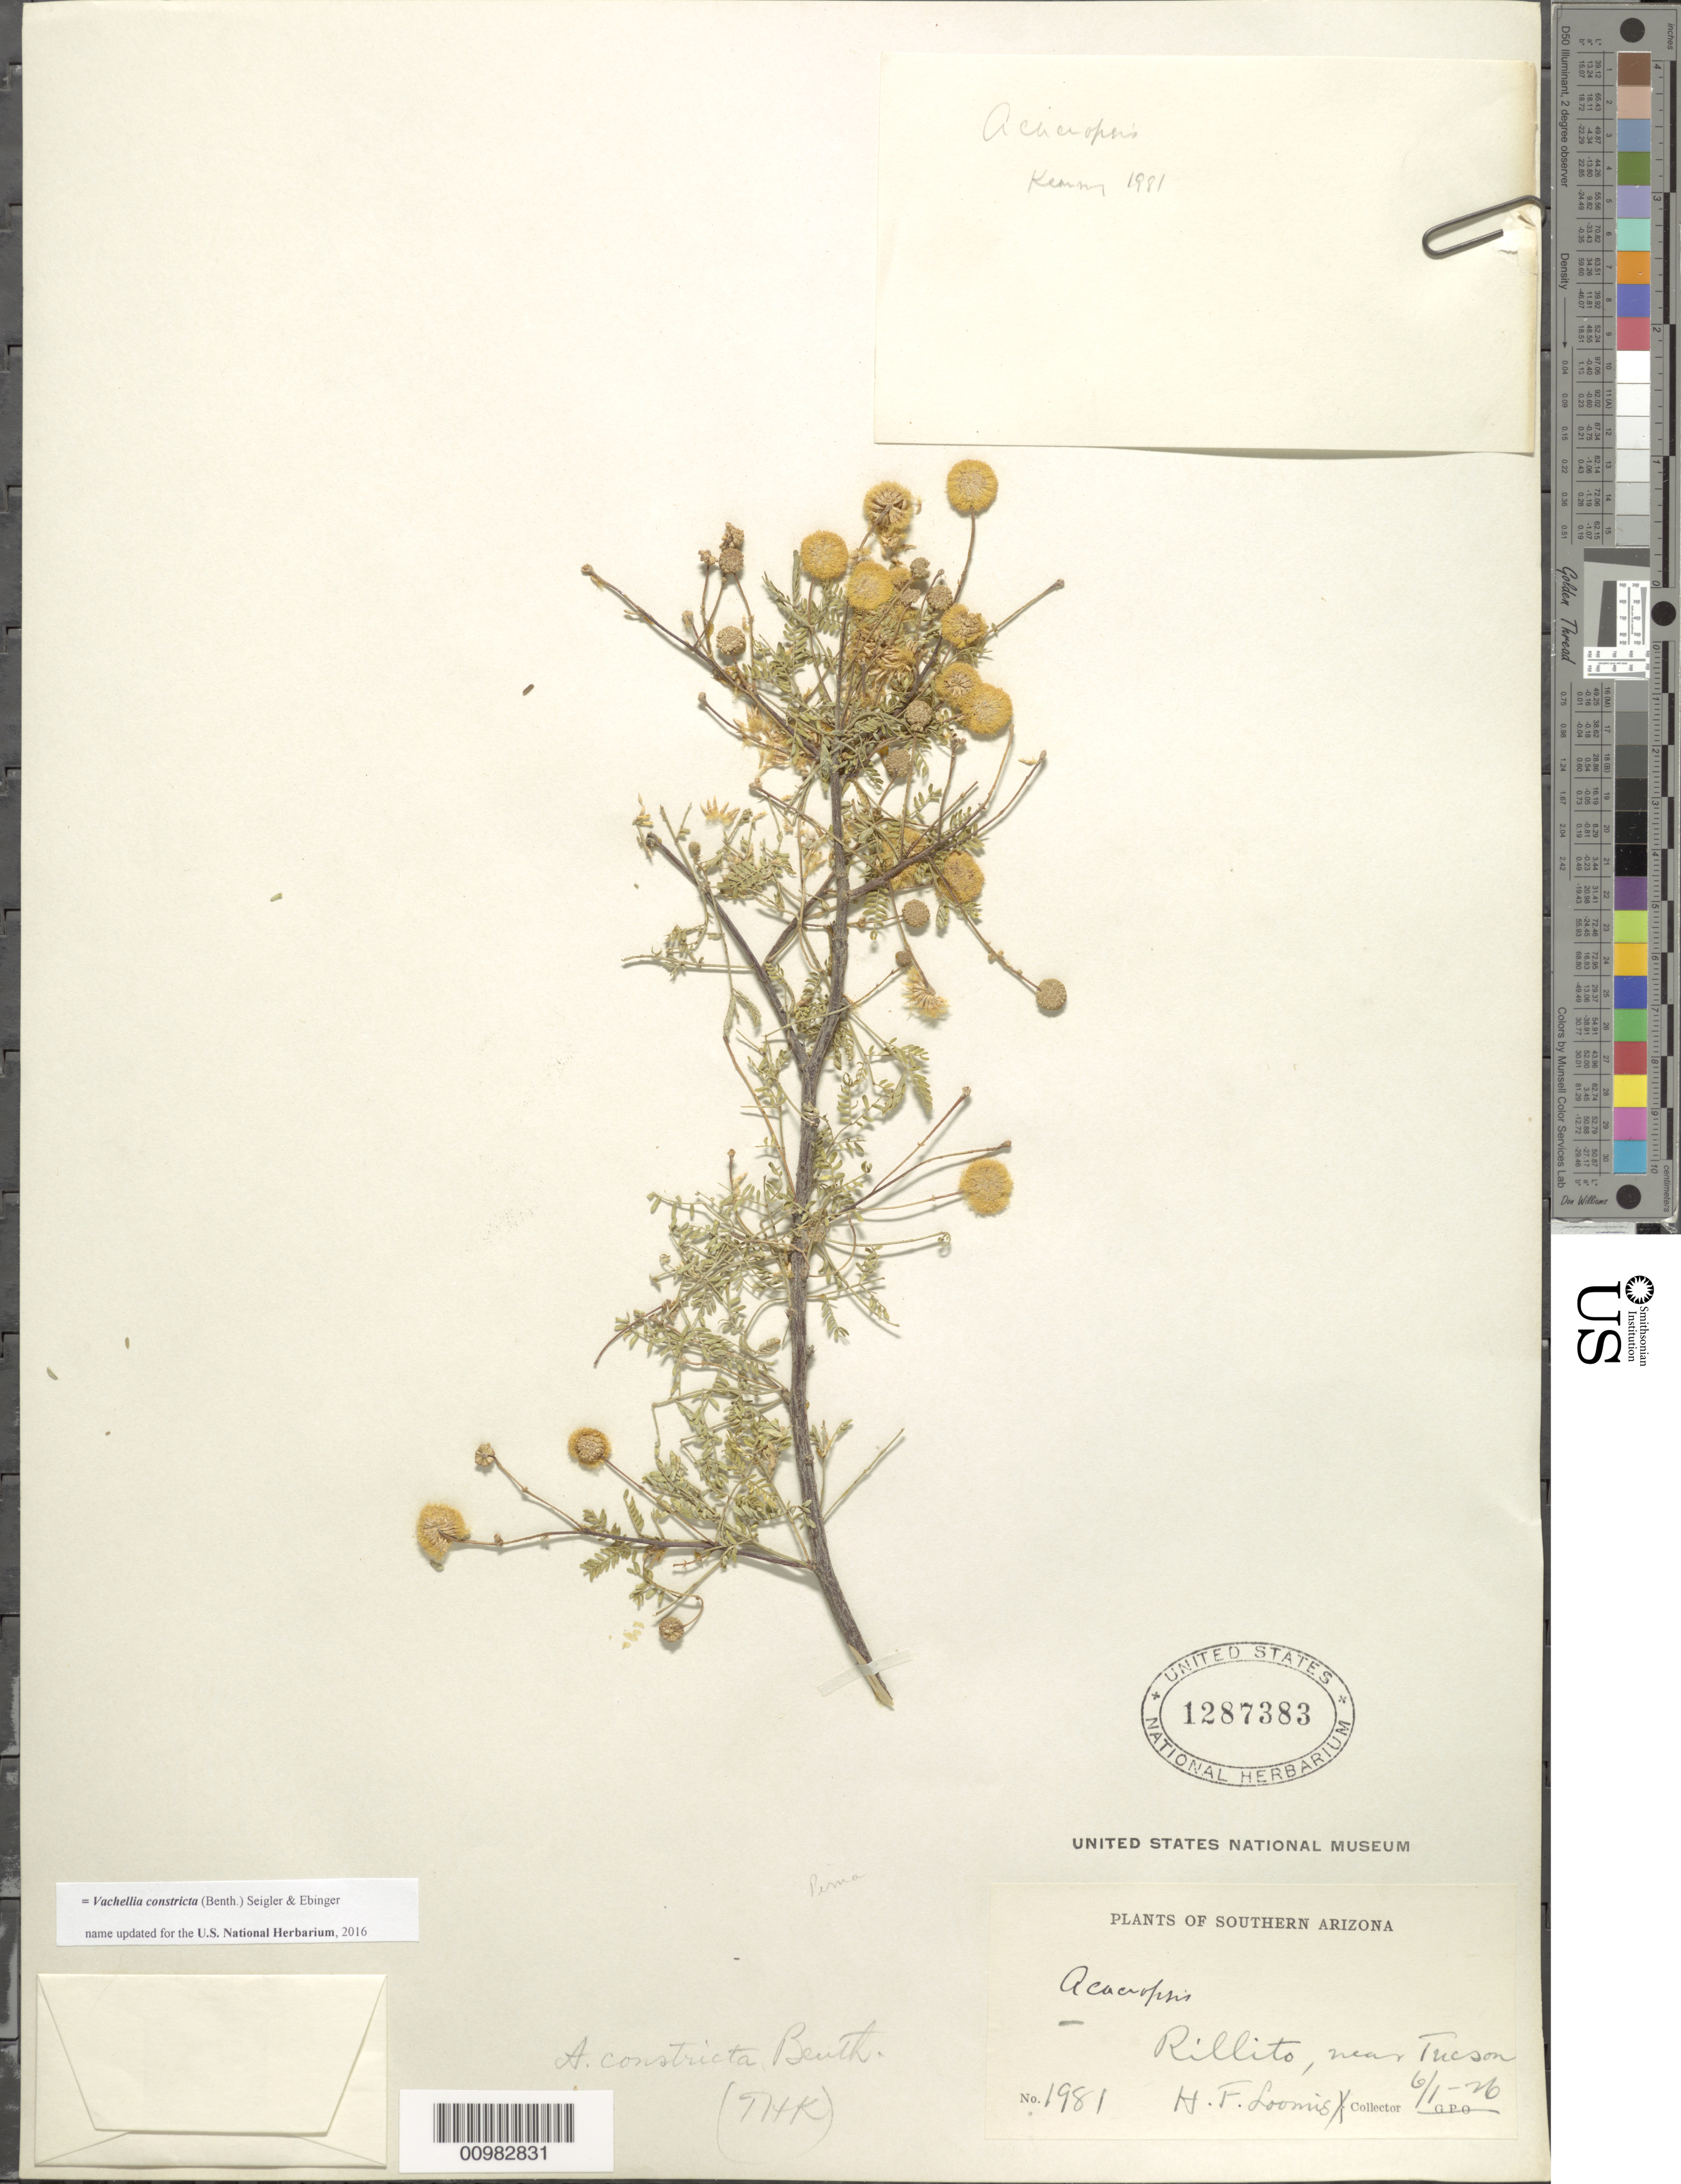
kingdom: Plantae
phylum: Tracheophyta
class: Magnoliopsida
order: Fabales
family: Fabaceae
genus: Vachellia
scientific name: Vachellia constricta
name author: (Benth.) Seigler & Ebinger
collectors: H. F. Loomis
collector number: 1981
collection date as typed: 01 Jun 1926 or 06 Jan 1926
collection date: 1926-01-06/1926-06-01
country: United States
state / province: Arizona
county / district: Pima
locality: Rilleto, near Tucson.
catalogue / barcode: US 1287383